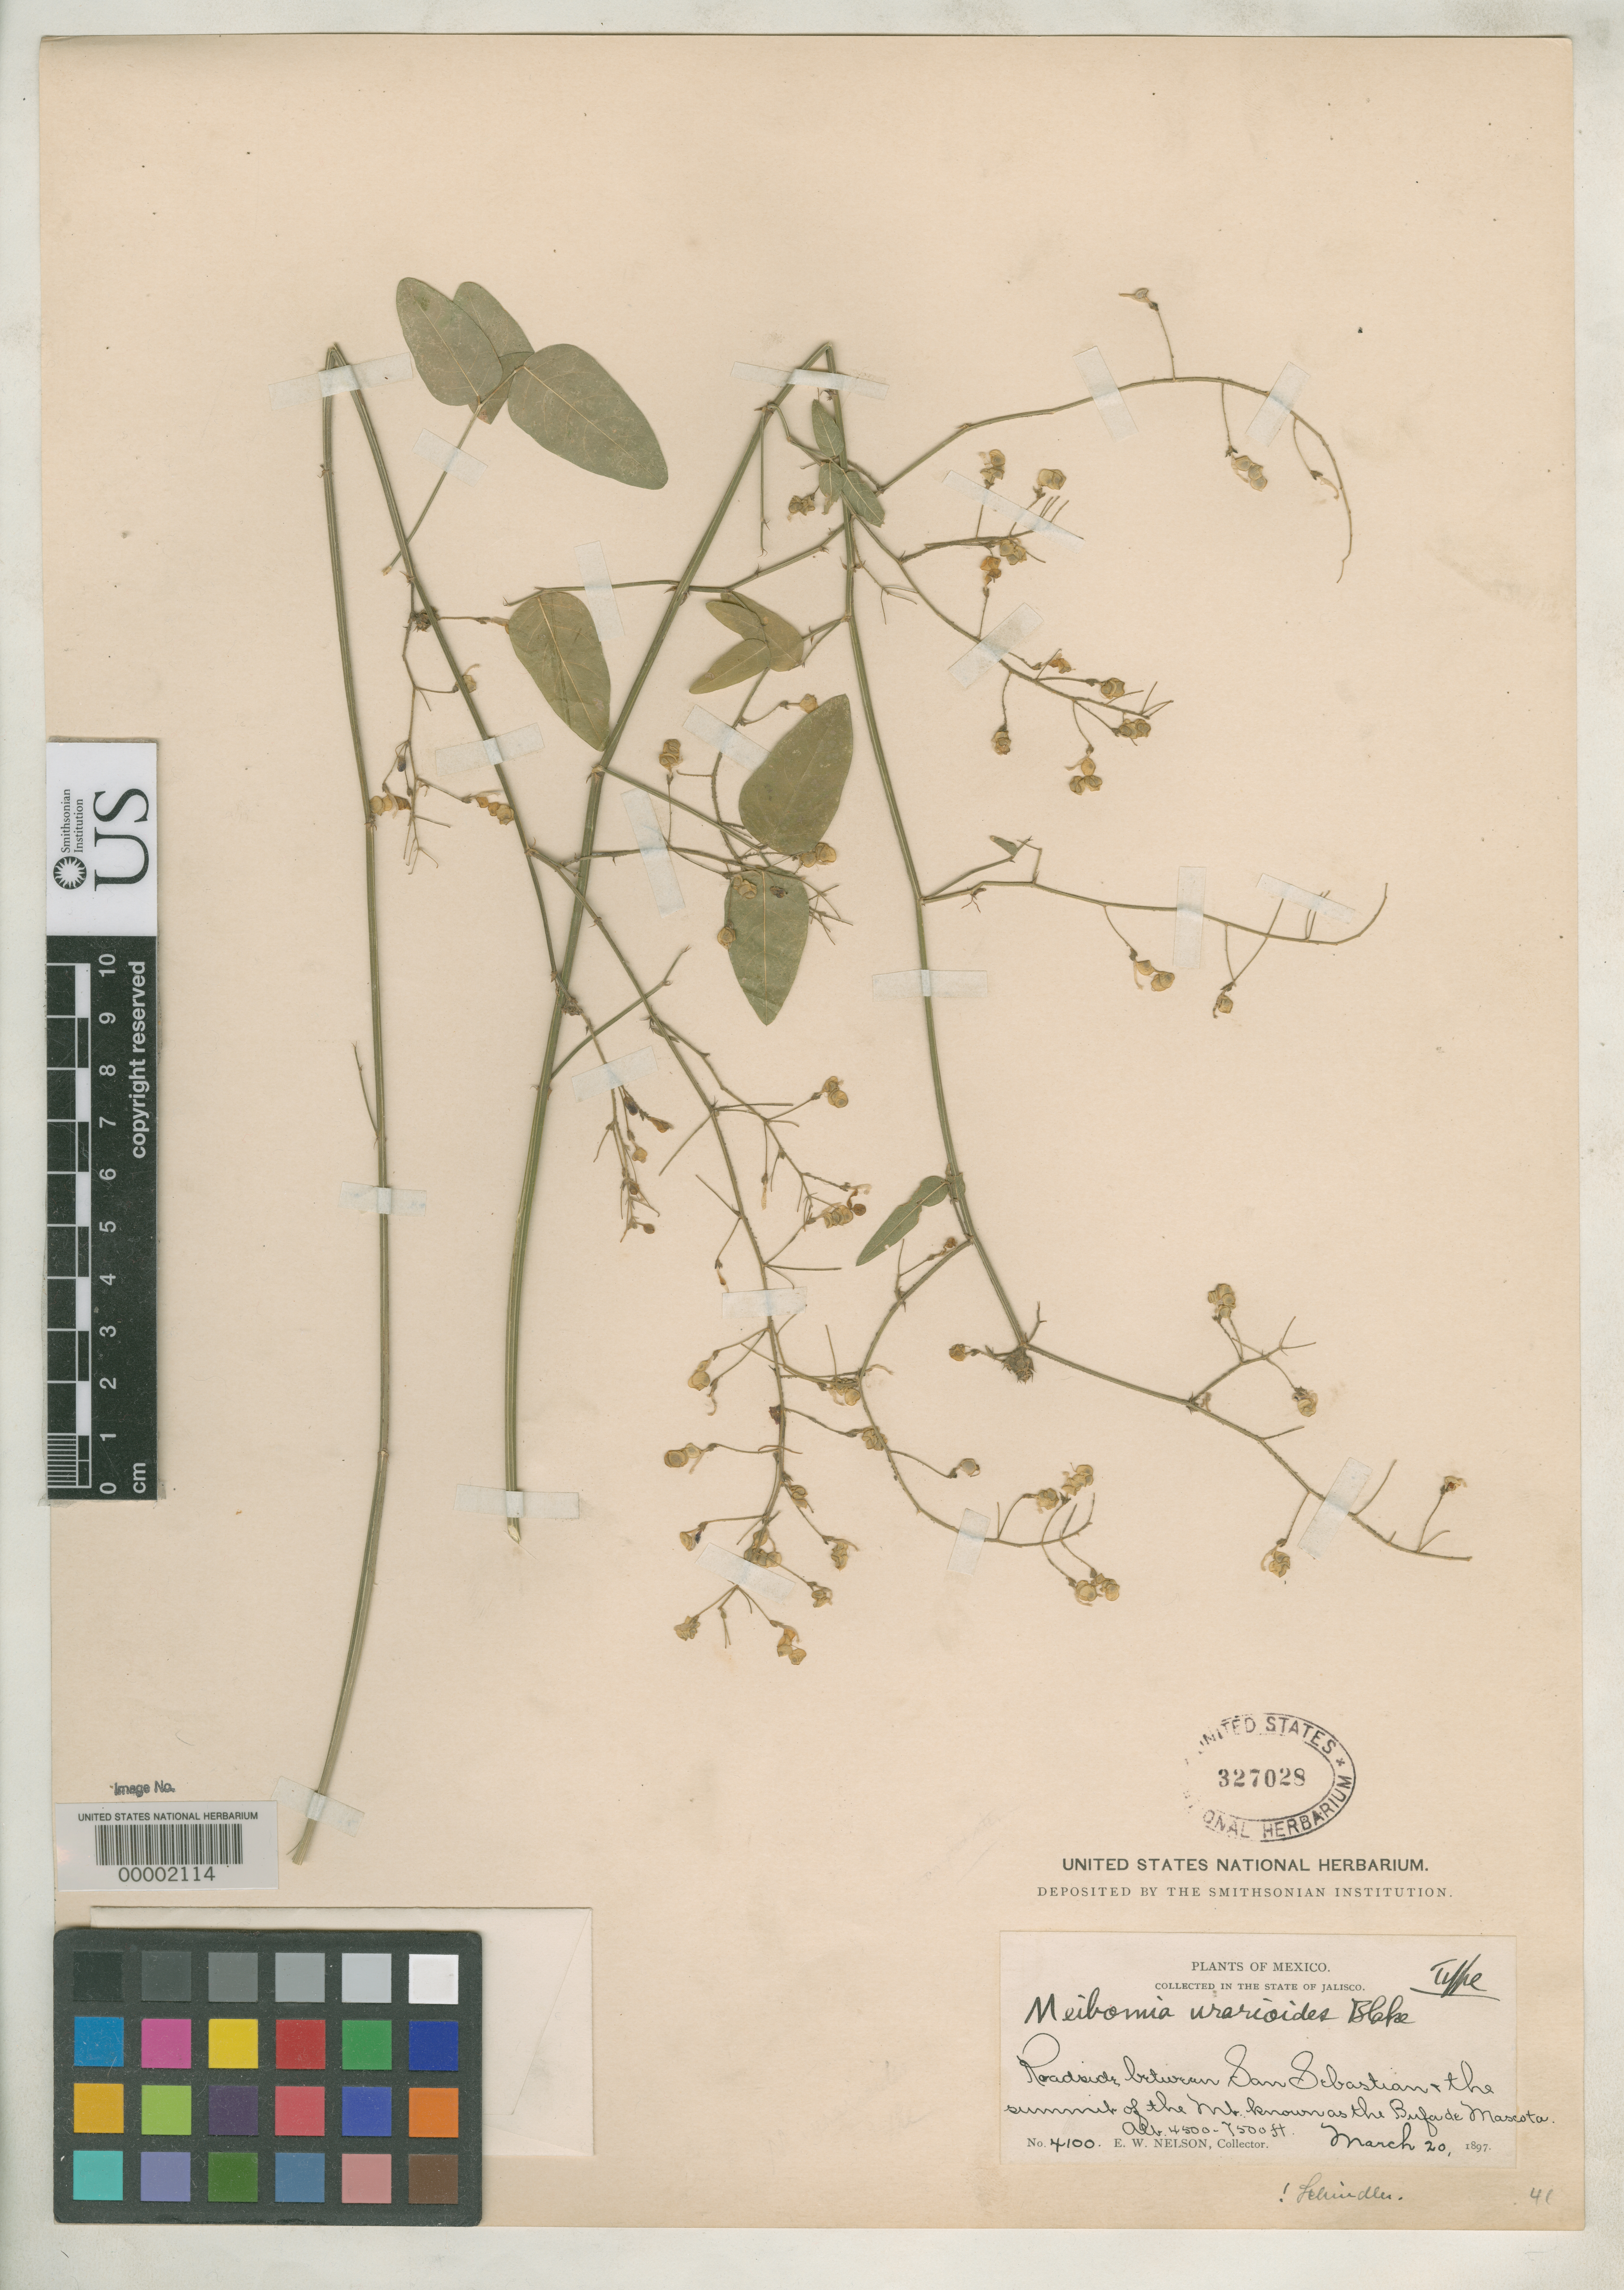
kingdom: Plantae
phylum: Tracheophyta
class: Magnoliopsida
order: Fabales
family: Fabaceae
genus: Meibomia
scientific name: Meibomia urarioides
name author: S.F. Blake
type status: Holotype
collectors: E. W. Nelson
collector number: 4100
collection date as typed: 20 Mar 1897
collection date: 1897-03-20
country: Mexico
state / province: Jalisco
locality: Between San Sebastian and Mt. Bufa de Mascota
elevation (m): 1370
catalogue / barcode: US 327028